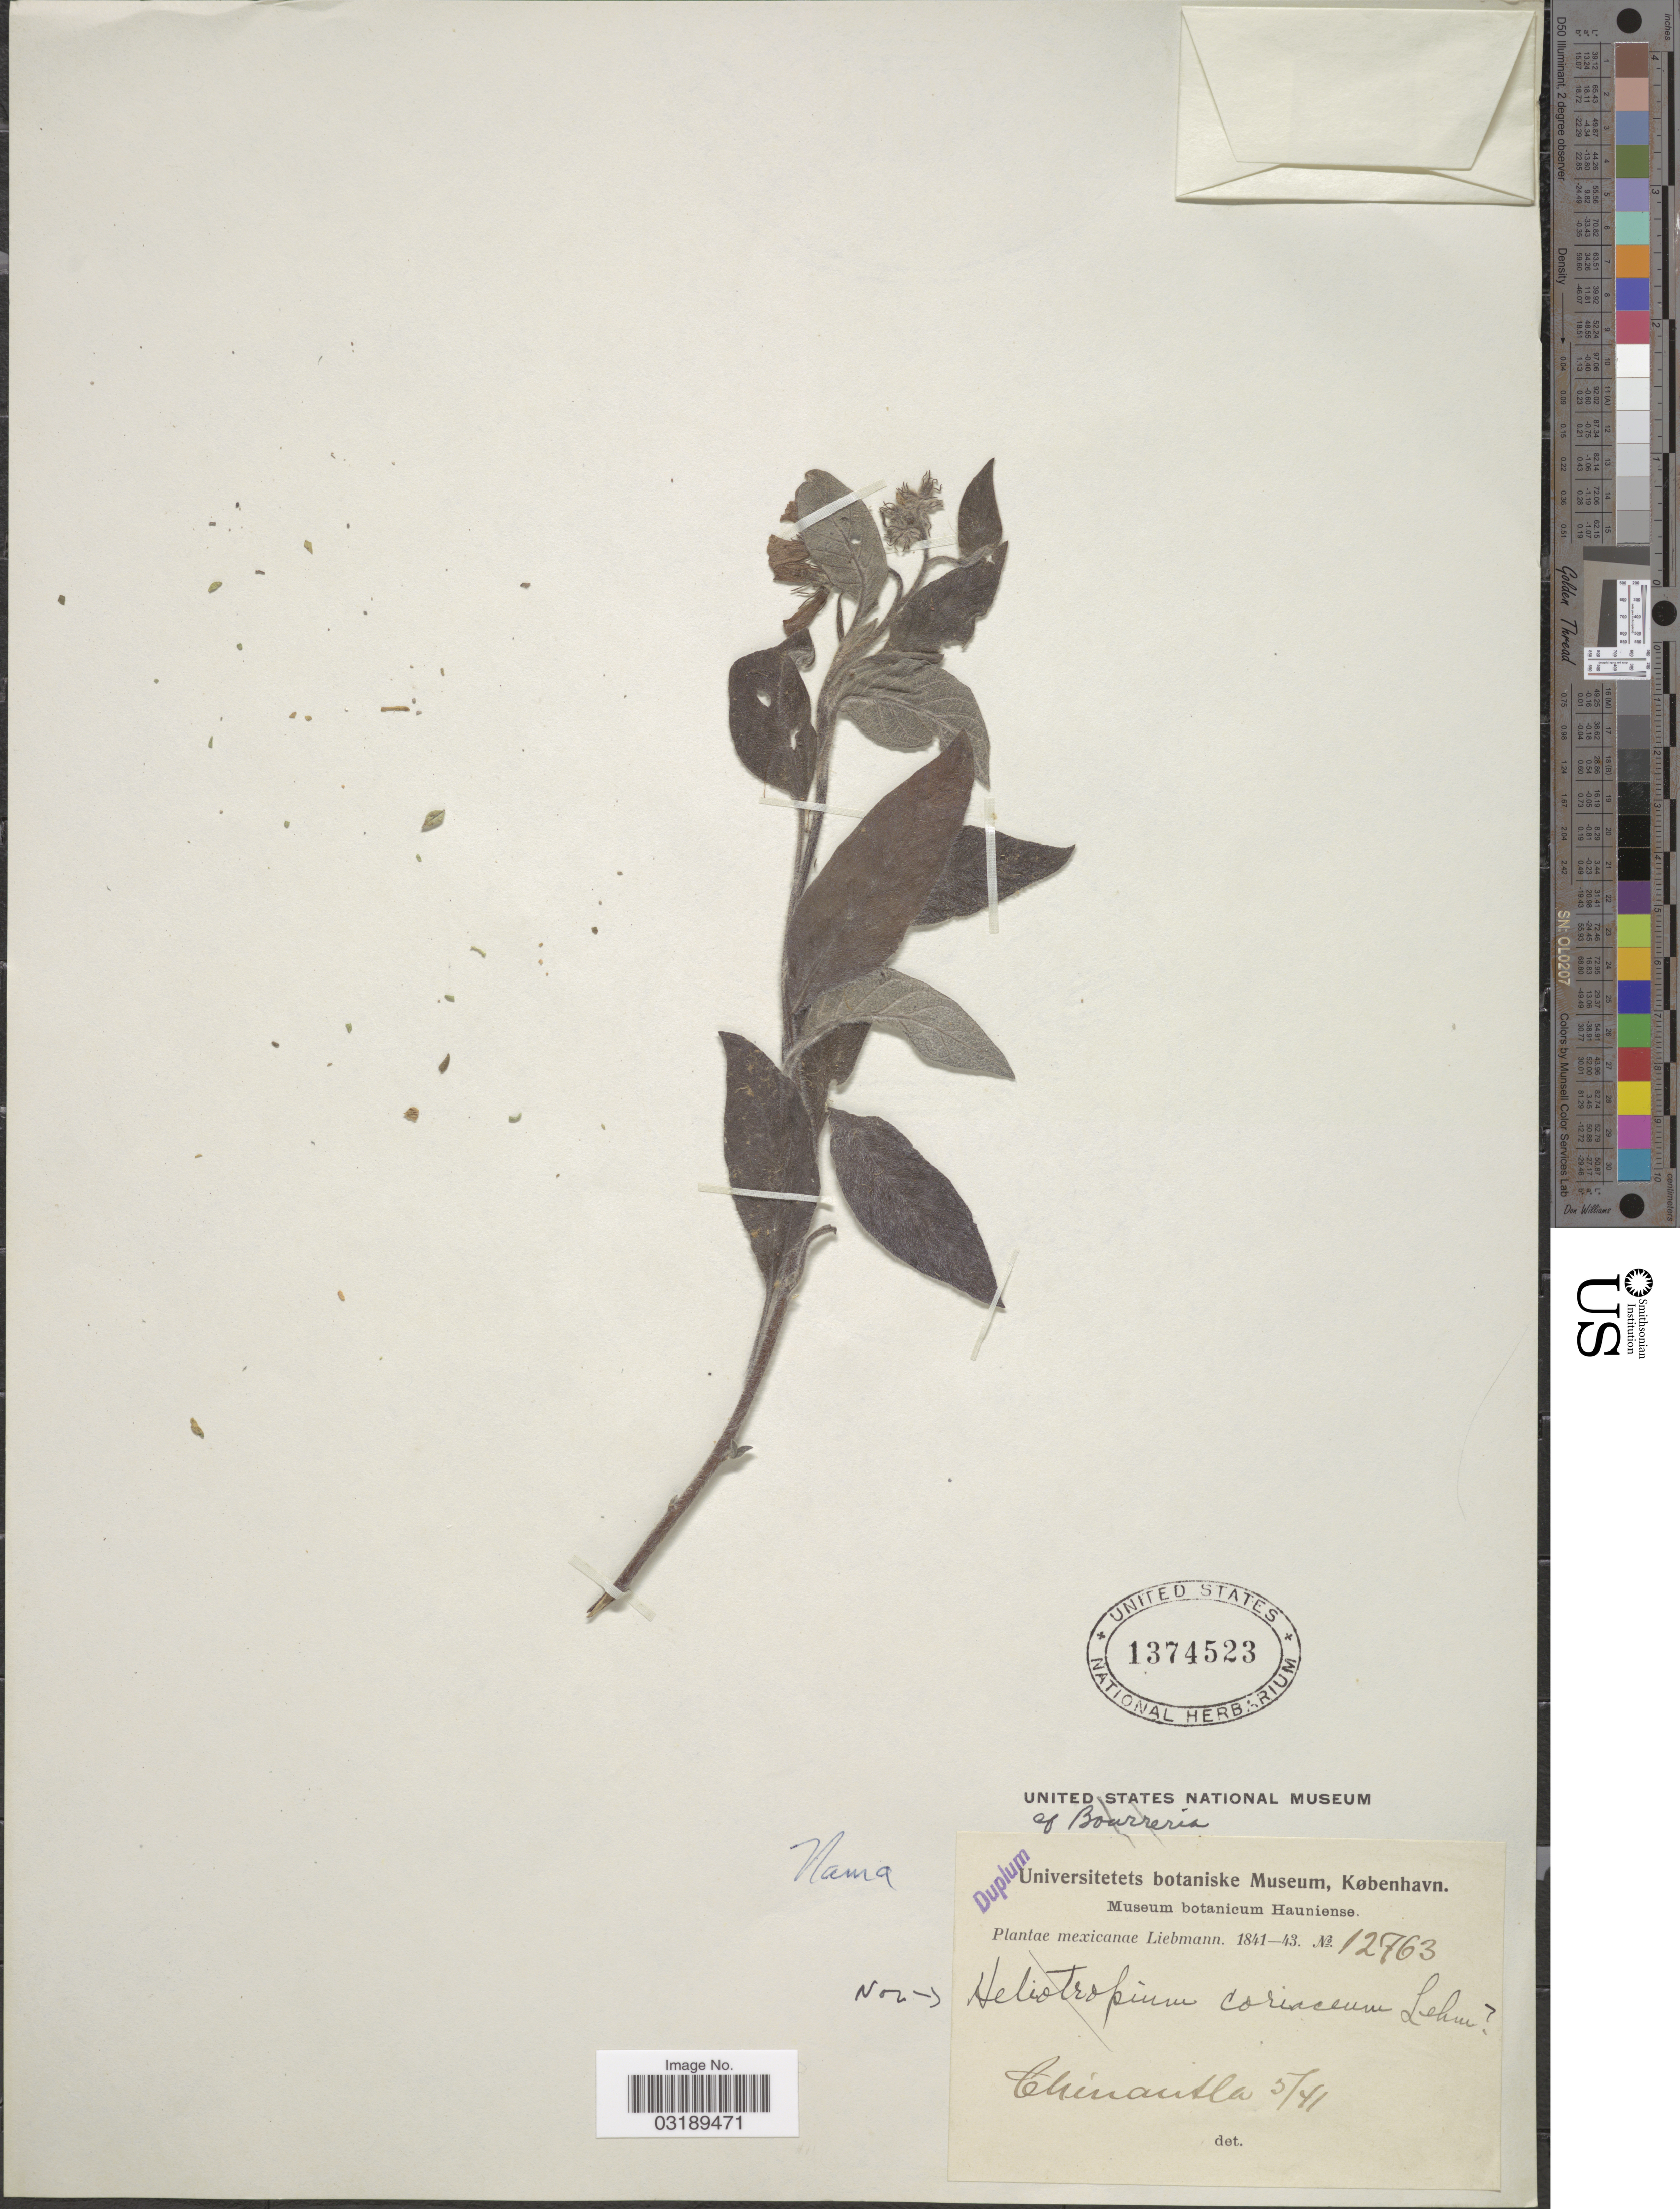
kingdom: Plantae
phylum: Tracheophyta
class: Magnoliopsida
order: Boraginales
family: Namaceae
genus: Nama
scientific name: Nama sp.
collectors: Liebmann, --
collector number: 12763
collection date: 1841-05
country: Mexico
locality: Chinantla.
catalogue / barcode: US 1374523